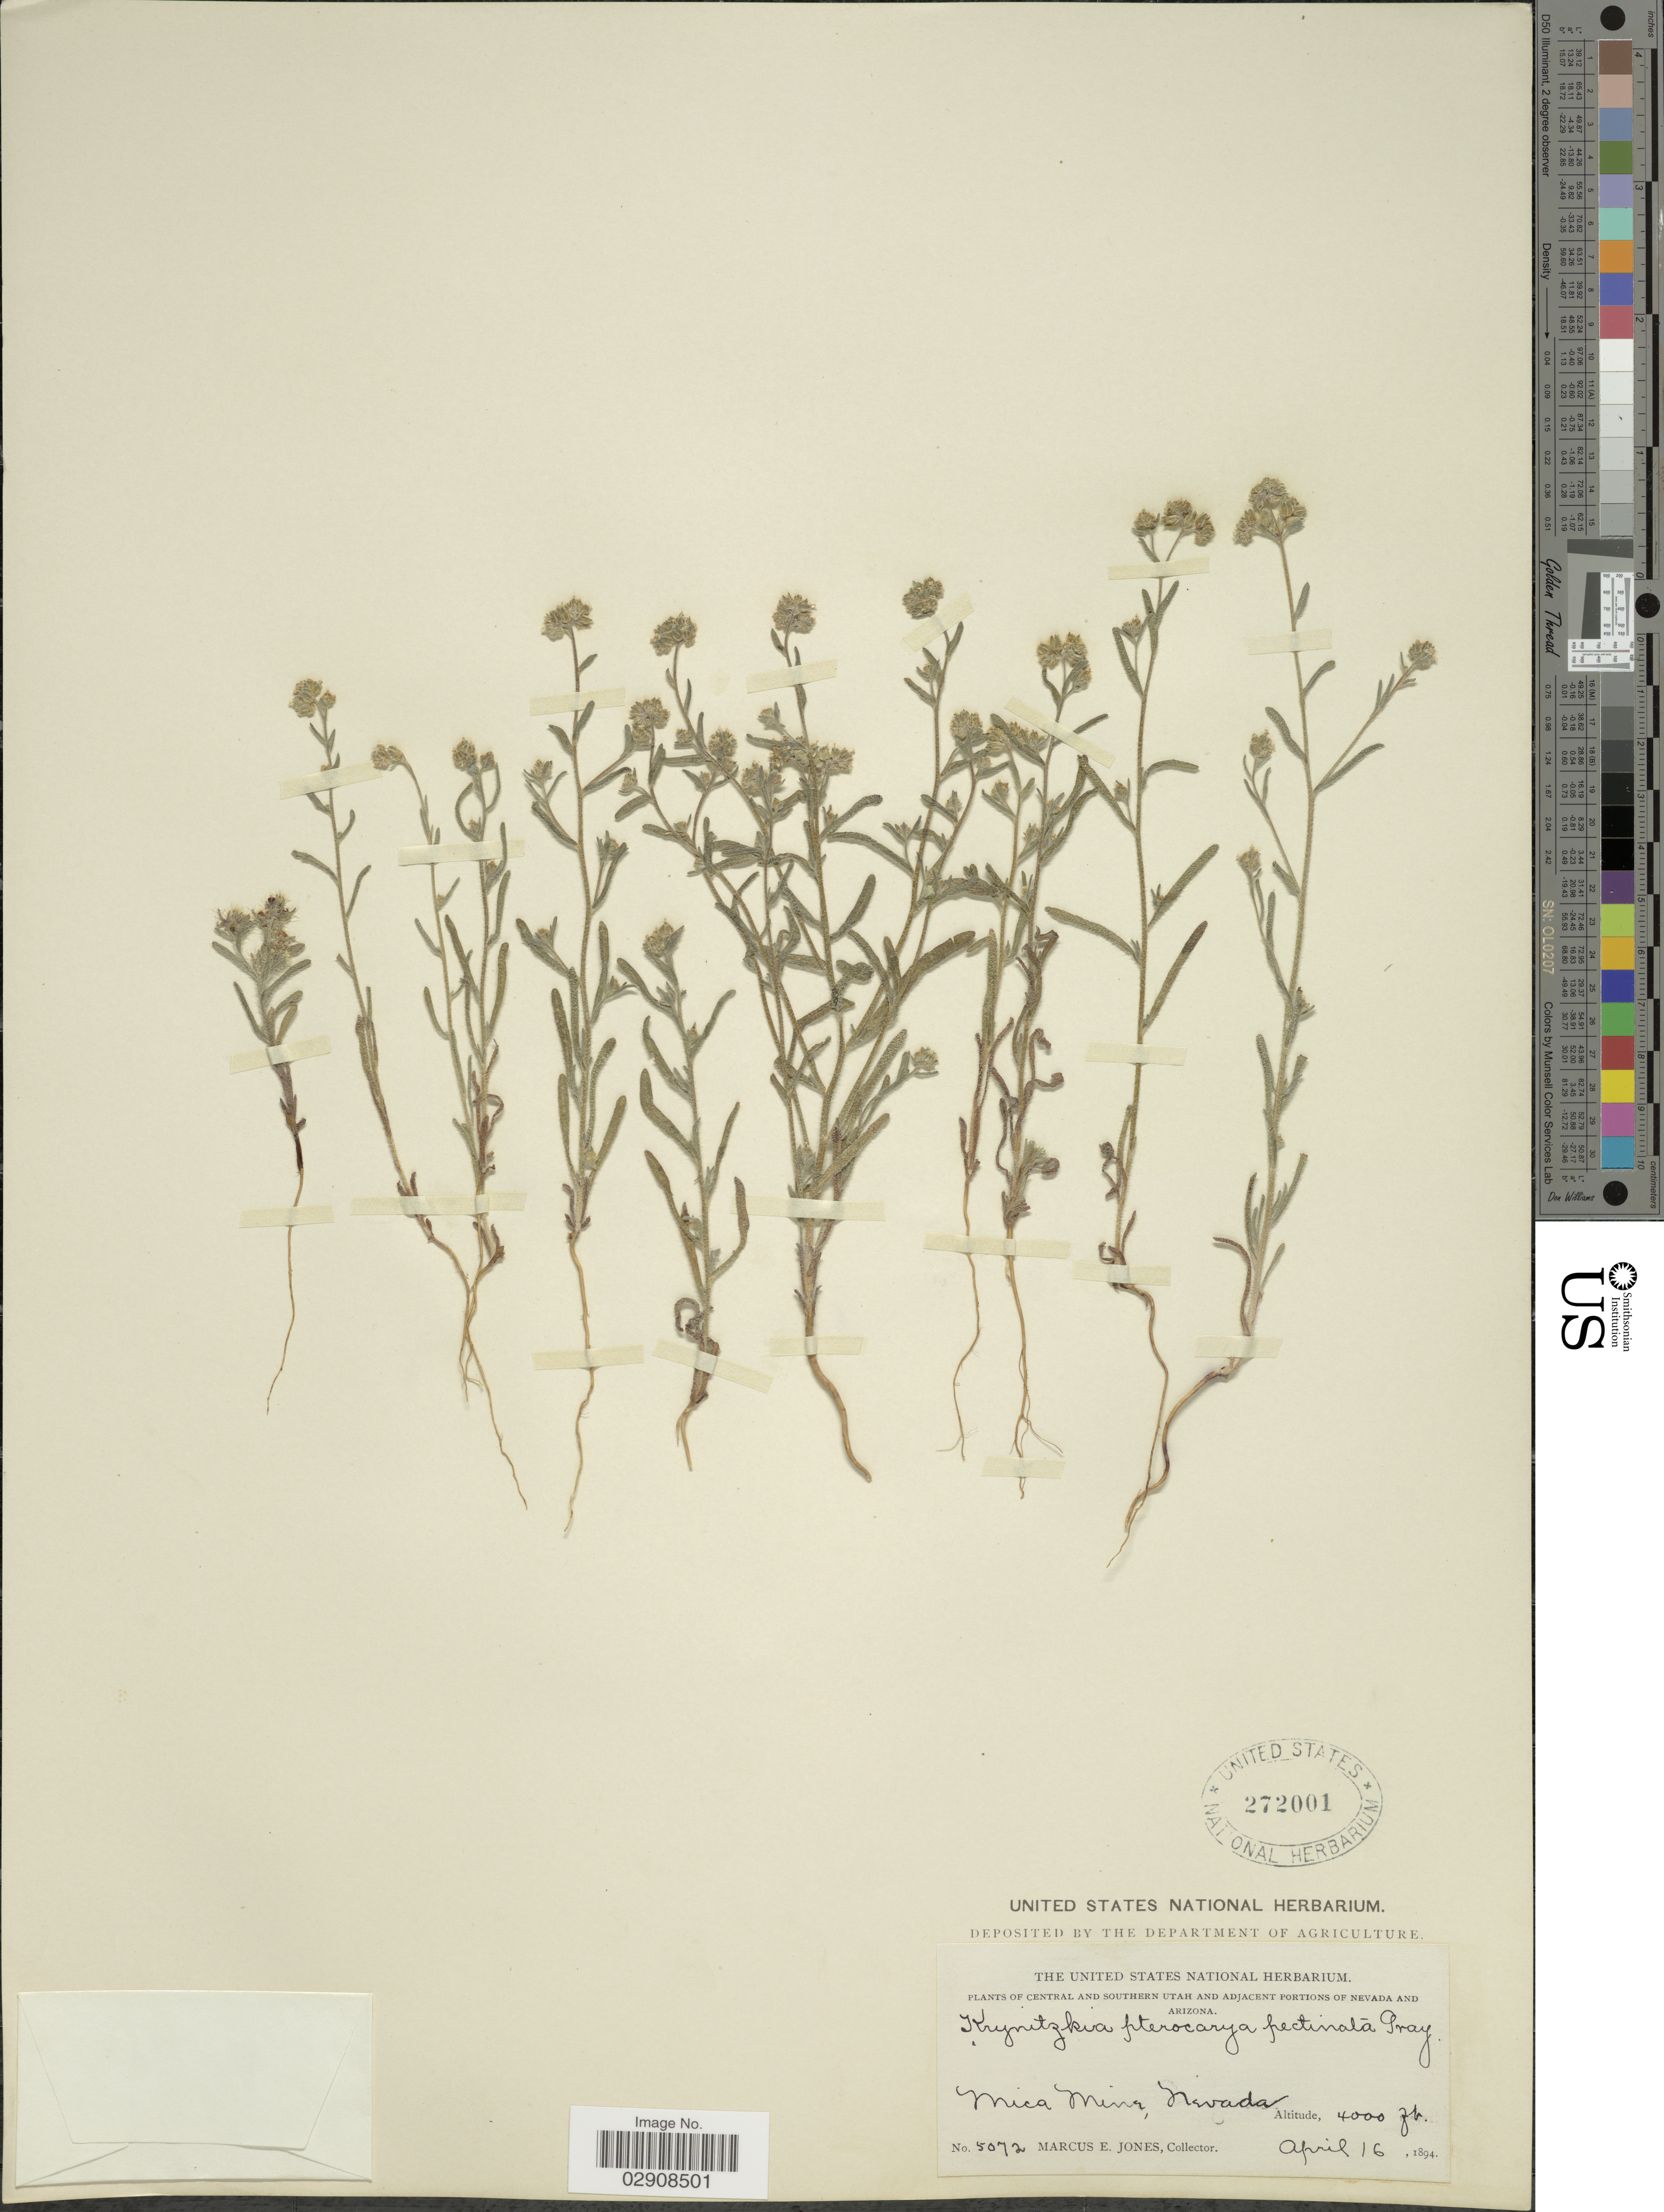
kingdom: Plantae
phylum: Tracheophyta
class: Magnoliopsida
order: Boraginales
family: Boraginaceae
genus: Cryptantha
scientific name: Cryptantha pterocarya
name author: (Torr.) Greene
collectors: M. E. Jones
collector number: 5072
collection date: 1894-04-16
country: United States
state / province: Nevada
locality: Mica Mine.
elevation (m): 1219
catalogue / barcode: US 272001